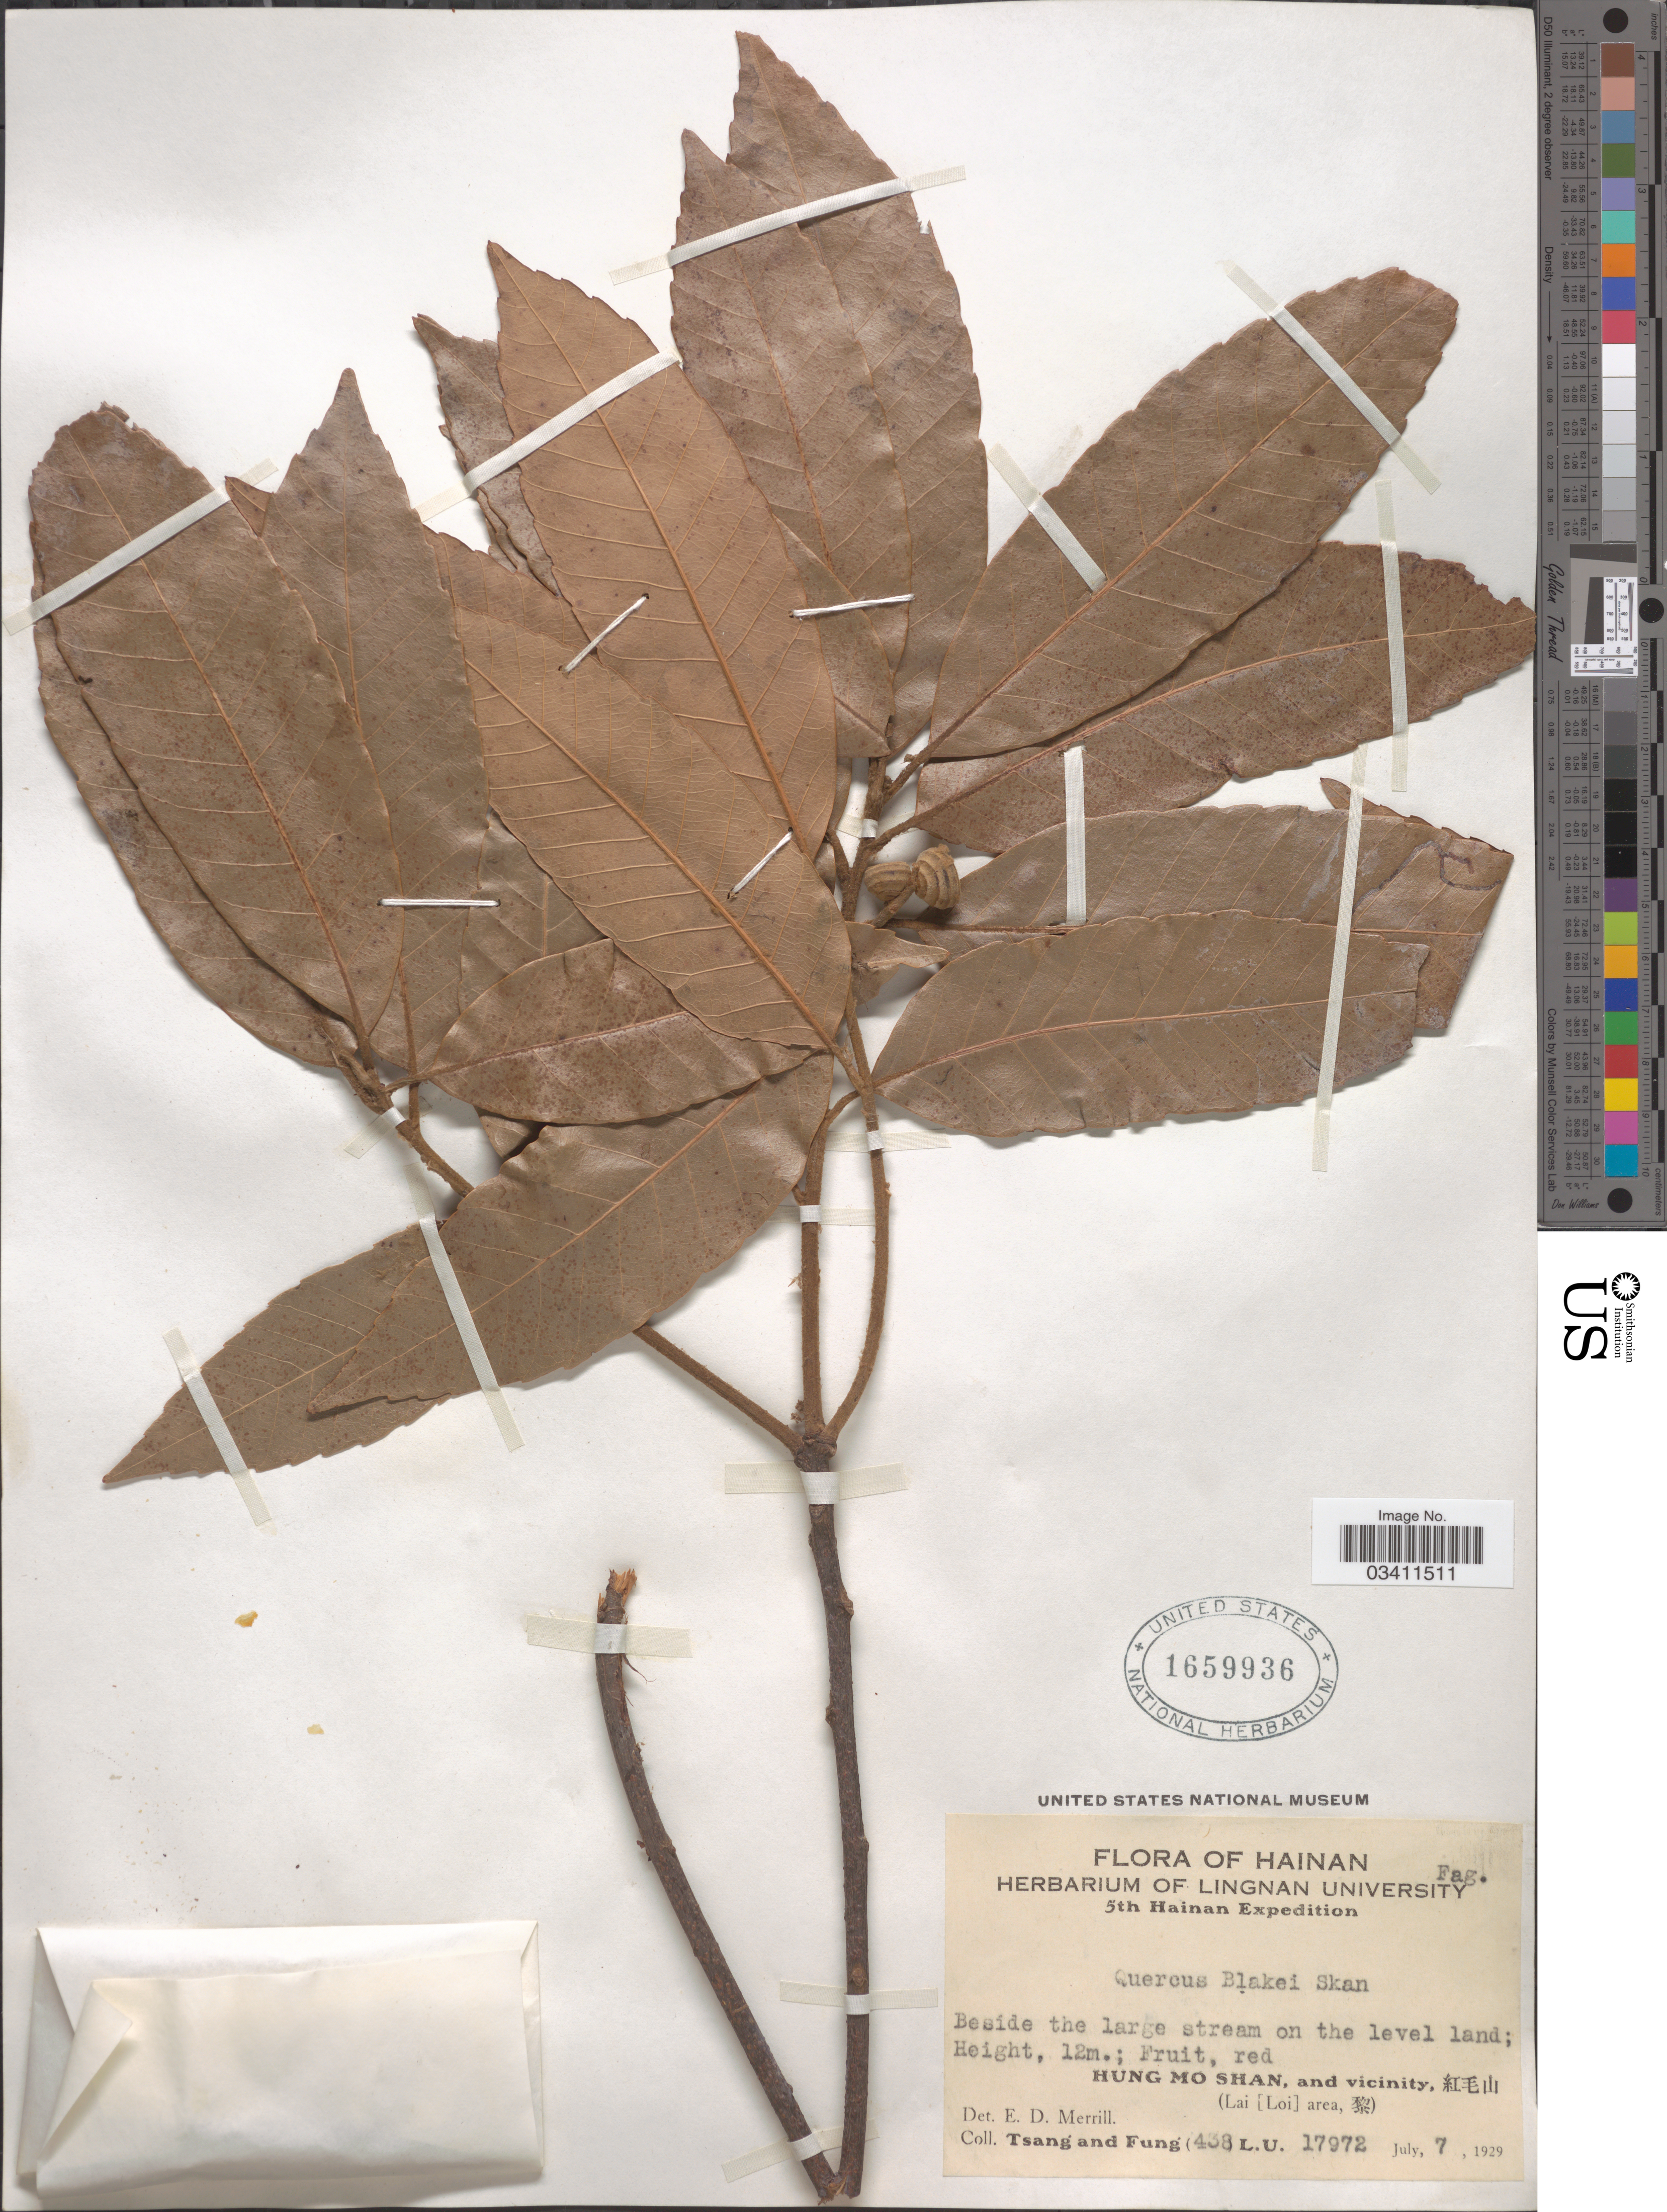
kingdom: Plantae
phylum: Tracheophyta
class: Magnoliopsida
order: Fagales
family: Fagaceae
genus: Quercus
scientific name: Quercus blakei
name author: Skan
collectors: -. T'sang & Fung, --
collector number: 438L.U.17972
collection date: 1929-07-07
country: China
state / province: Hainan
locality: Beside the large stream on the level land. Hung Mo Shan, and vicinity, X. (Lai [Loi] area, X).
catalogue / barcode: US 1659936